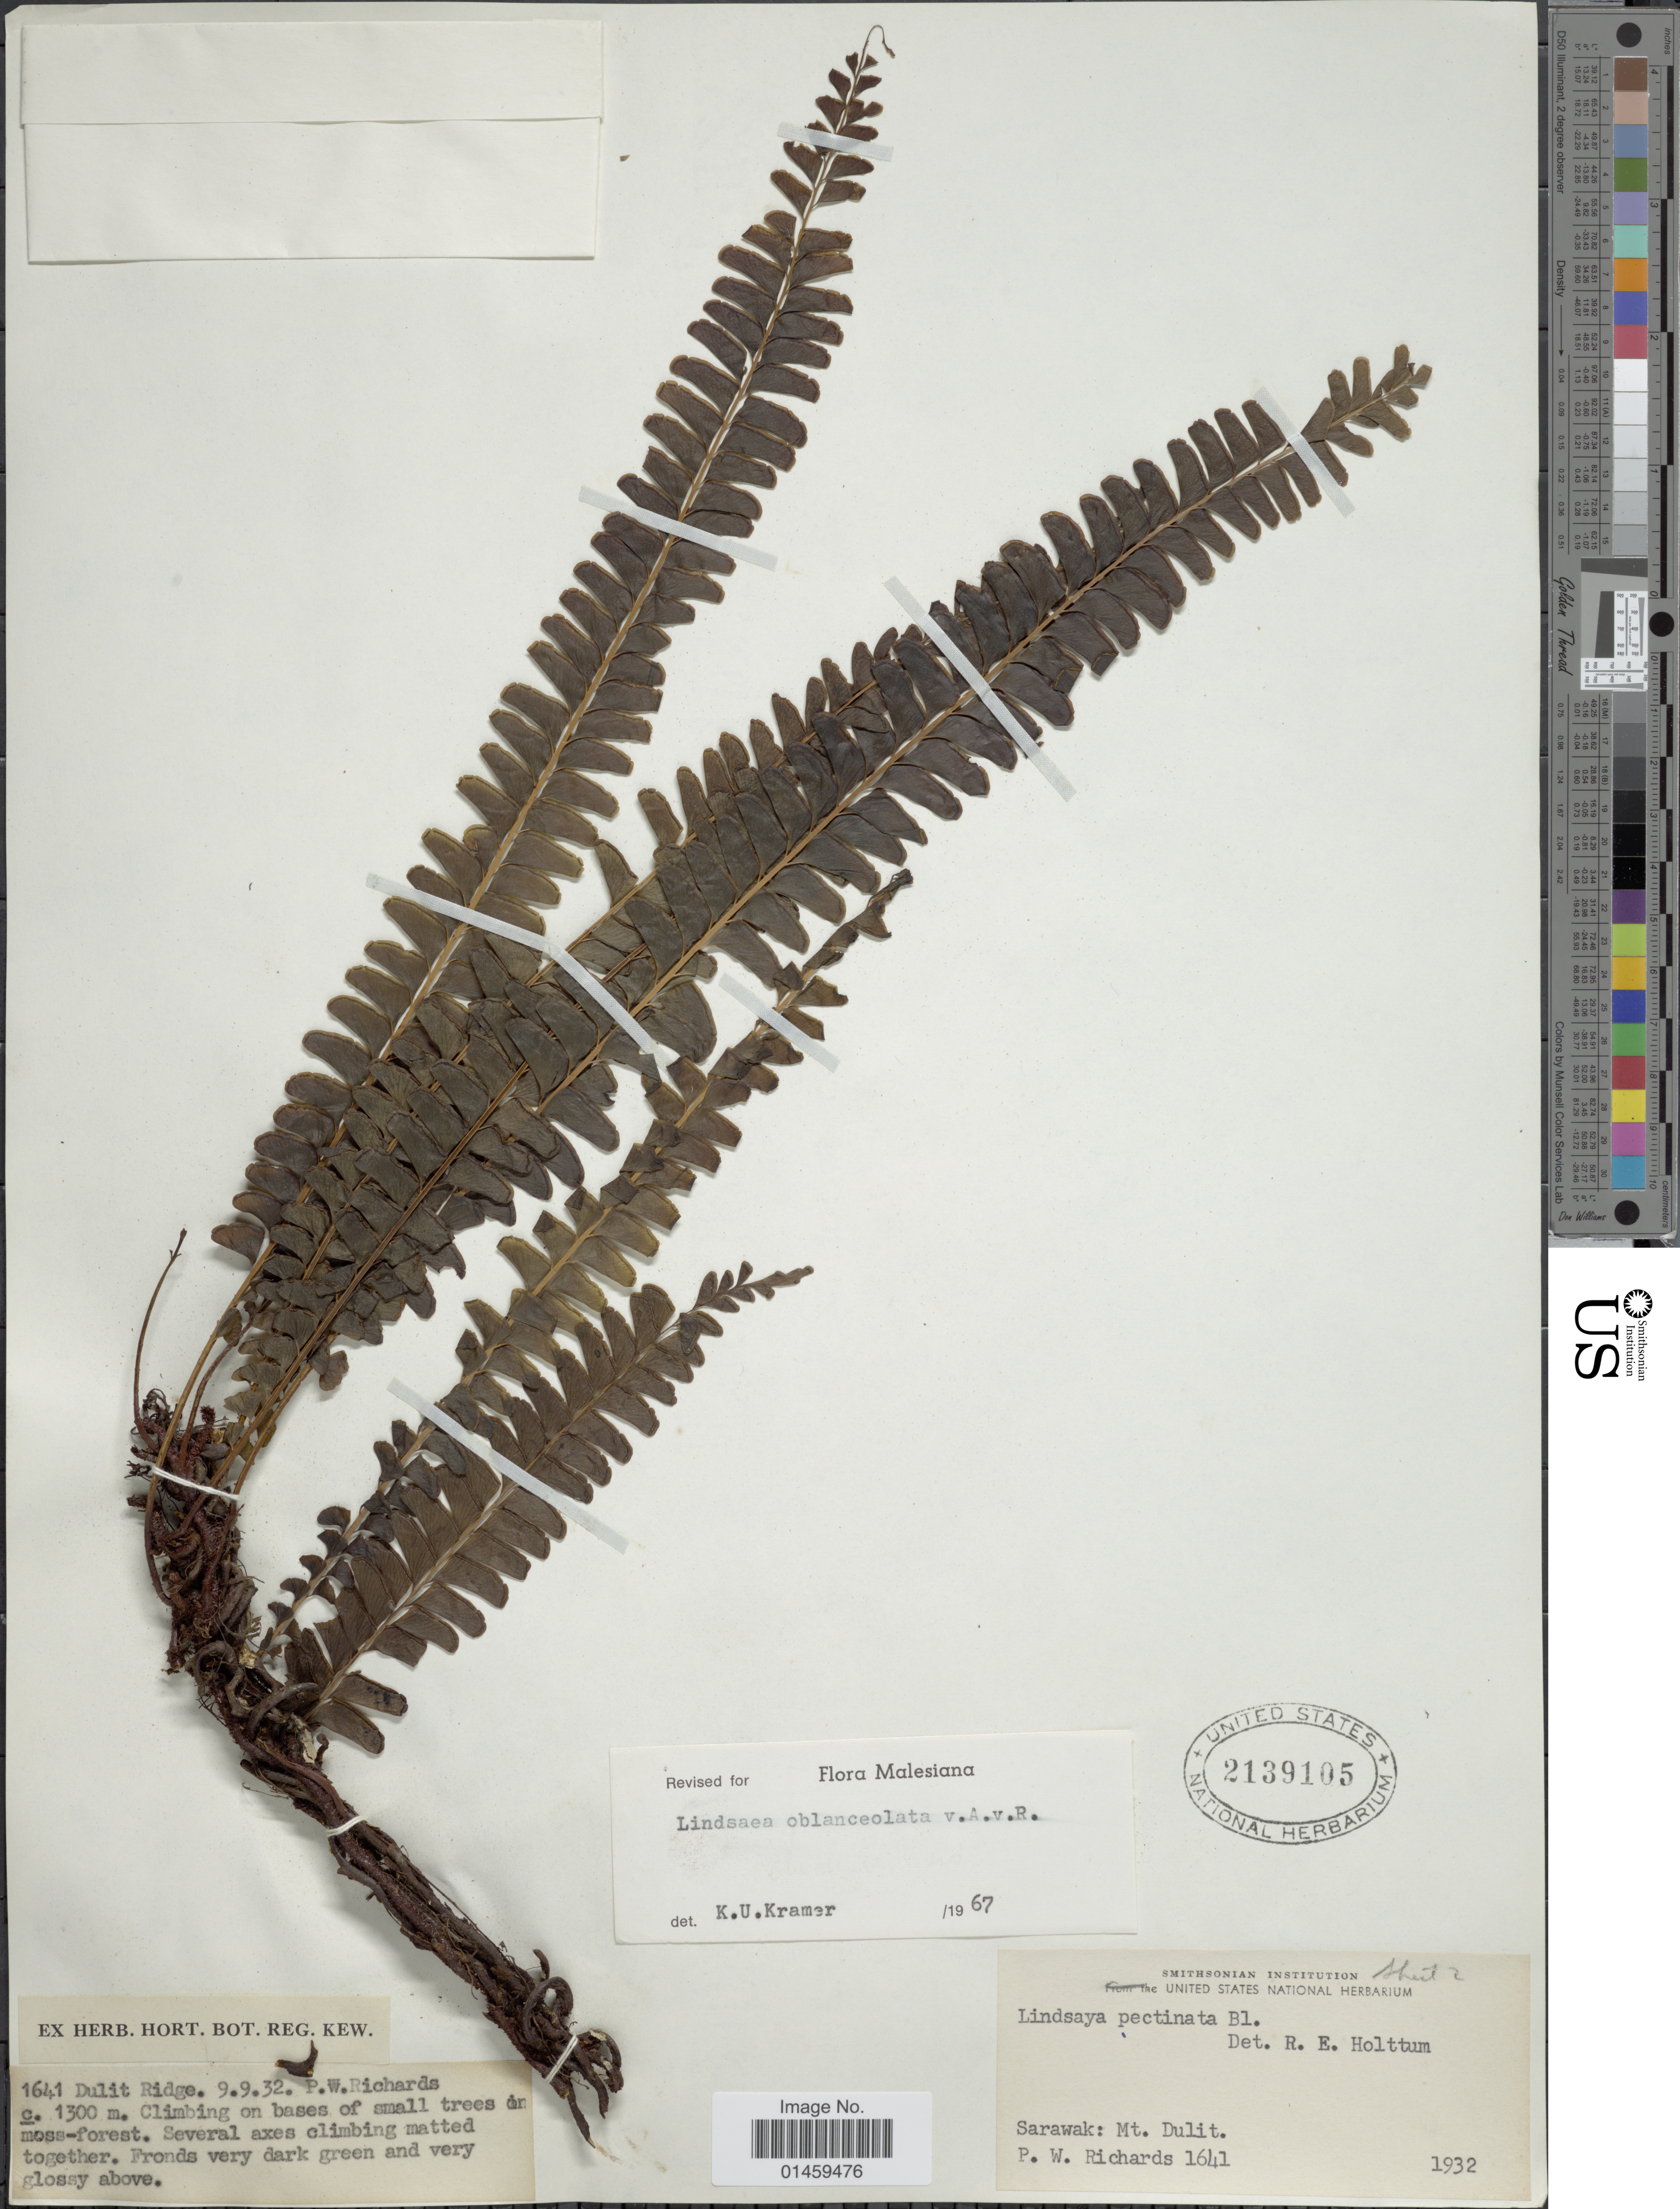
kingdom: Plantae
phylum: Tracheophyta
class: Polypodiopsida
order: Polypodiales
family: Lindsaeaceae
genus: Lindsaea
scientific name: Lindsaea oblanceolata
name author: Alderw.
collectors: P. Richards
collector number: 1641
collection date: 1932-09-09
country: Malaysia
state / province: Sarawak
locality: Dulit Ridge. Mt. Dulit.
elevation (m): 1300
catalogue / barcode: US 2139105